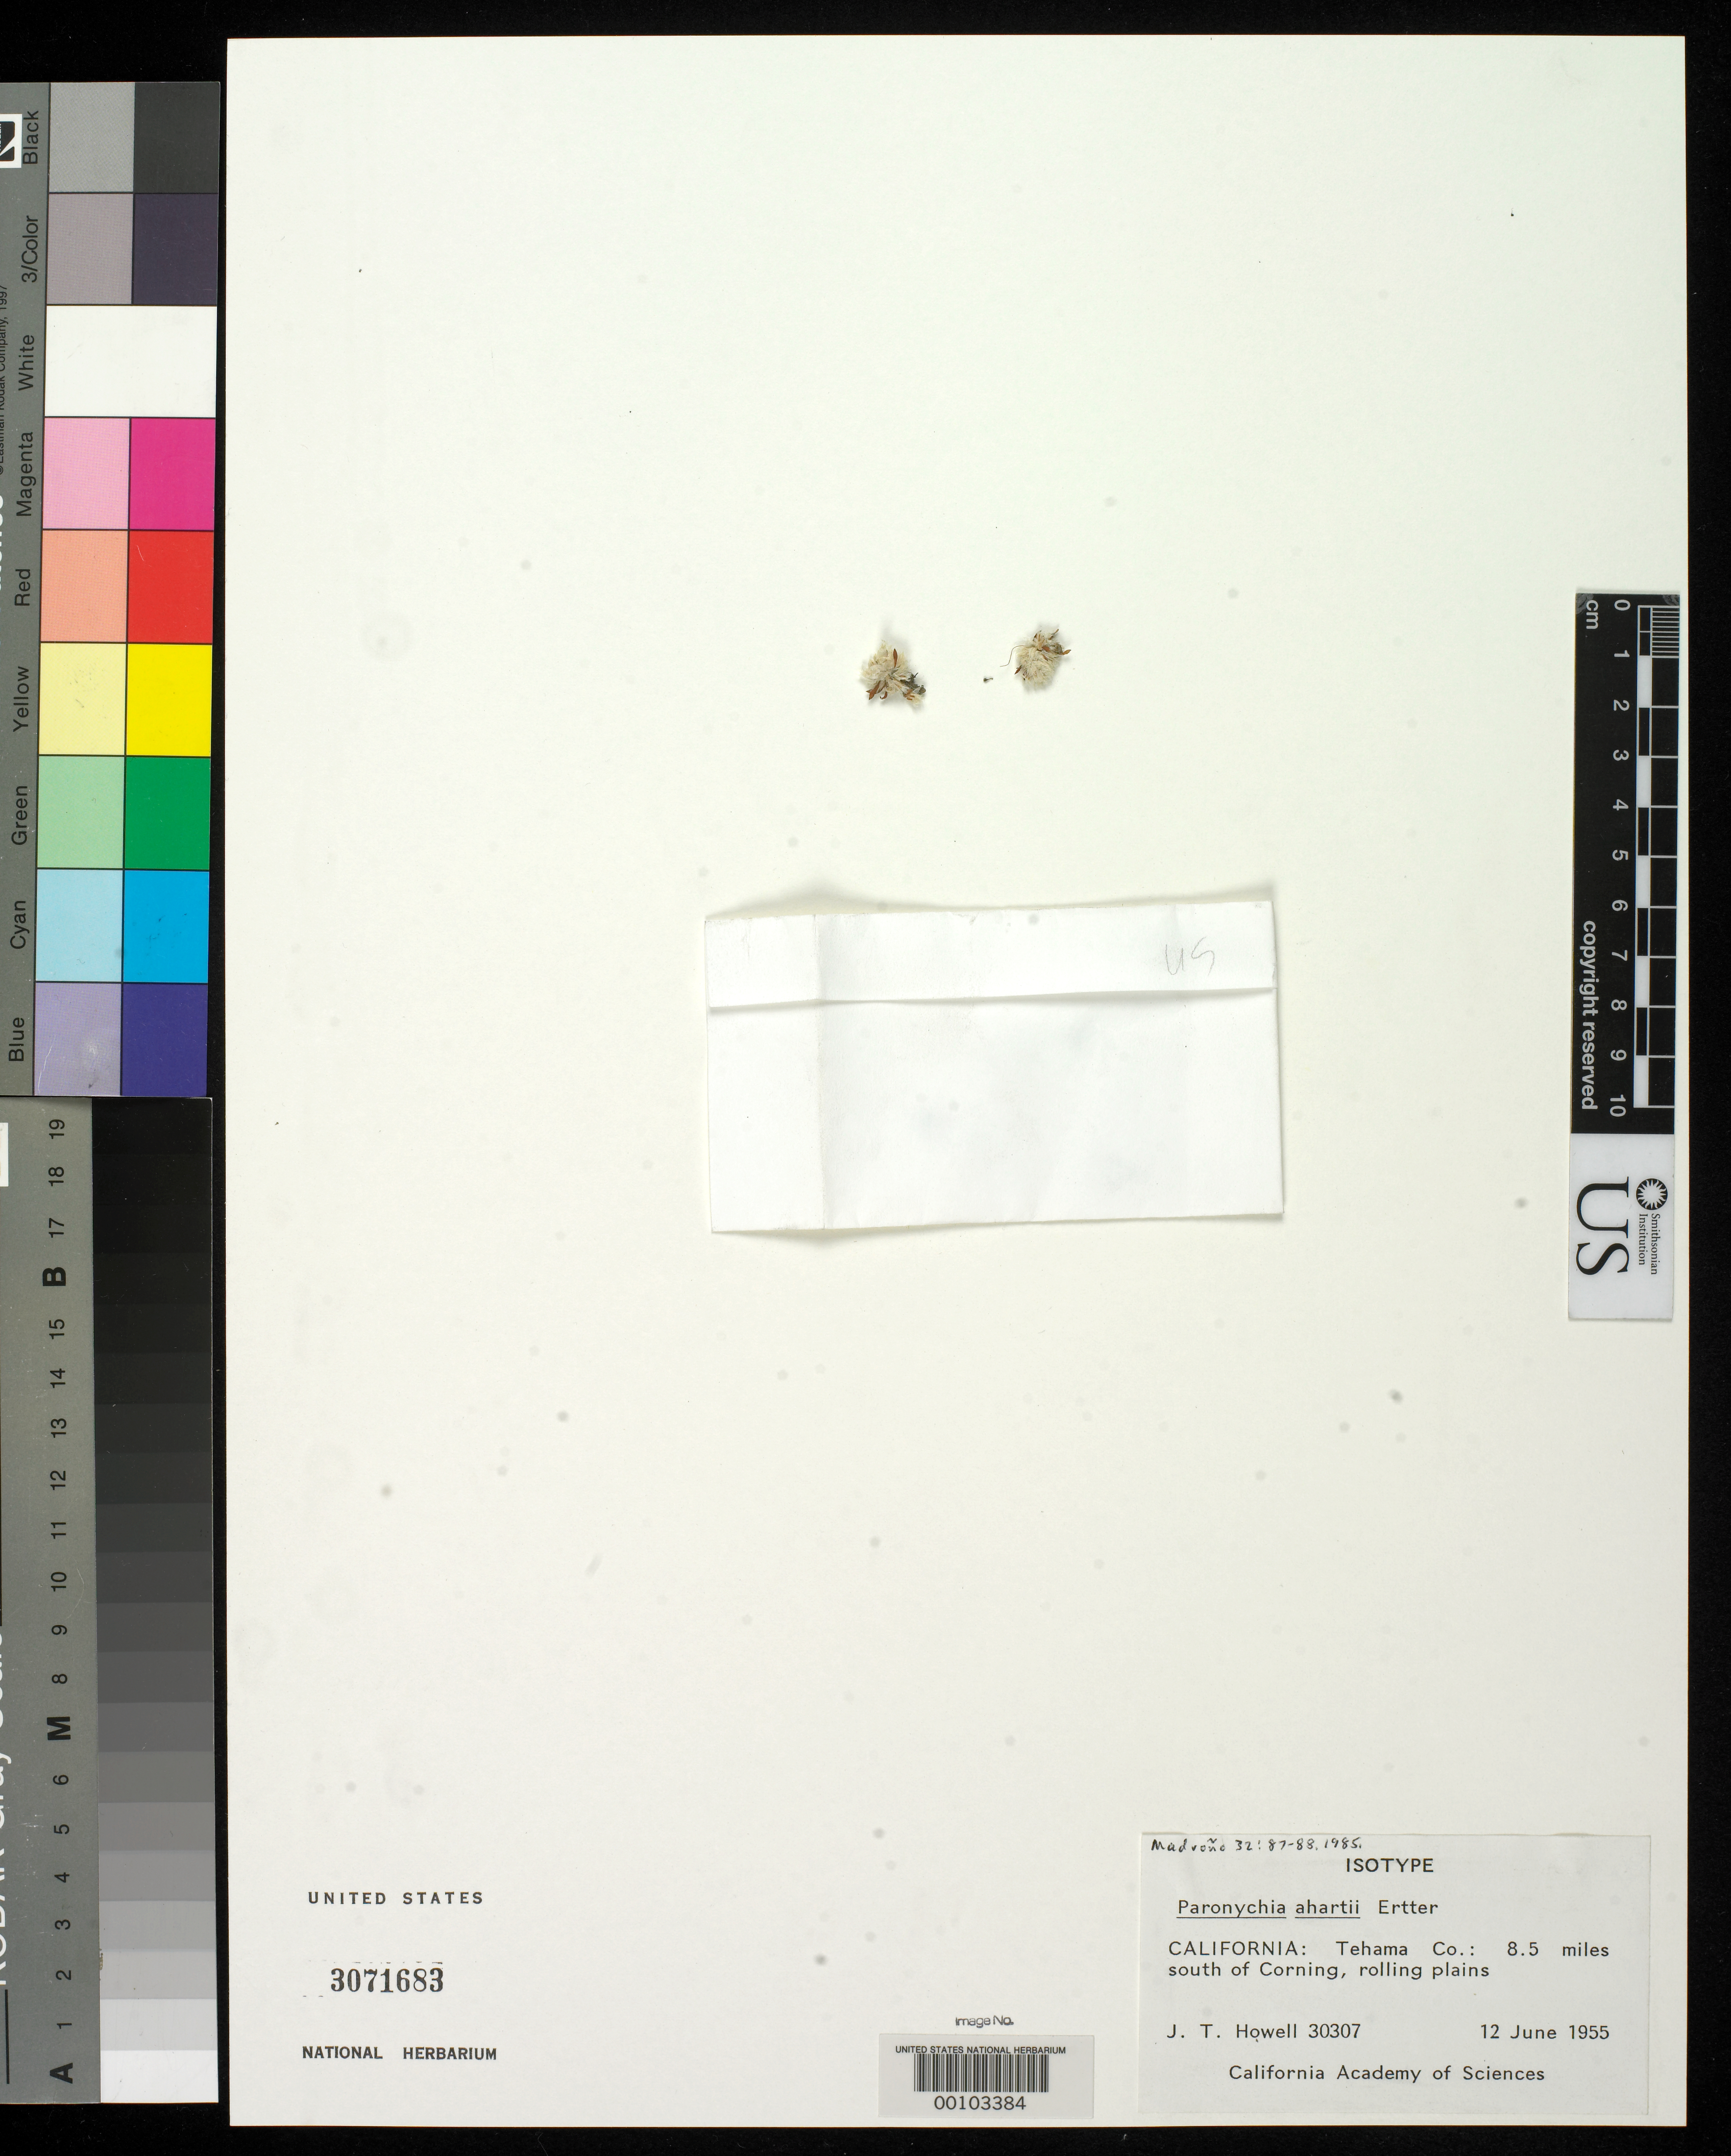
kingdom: Plantae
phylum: Tracheophyta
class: Magnoliopsida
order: Caryophyllales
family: Caryophyllaceae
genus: Paronychia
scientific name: Paronychia ahartii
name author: Ertter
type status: Isotype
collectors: J. T. Howell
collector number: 30307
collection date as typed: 12 Jun 1955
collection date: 1955-06-12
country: United States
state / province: California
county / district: Tehama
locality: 8.5 mi. S of Corning.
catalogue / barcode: US 3071683